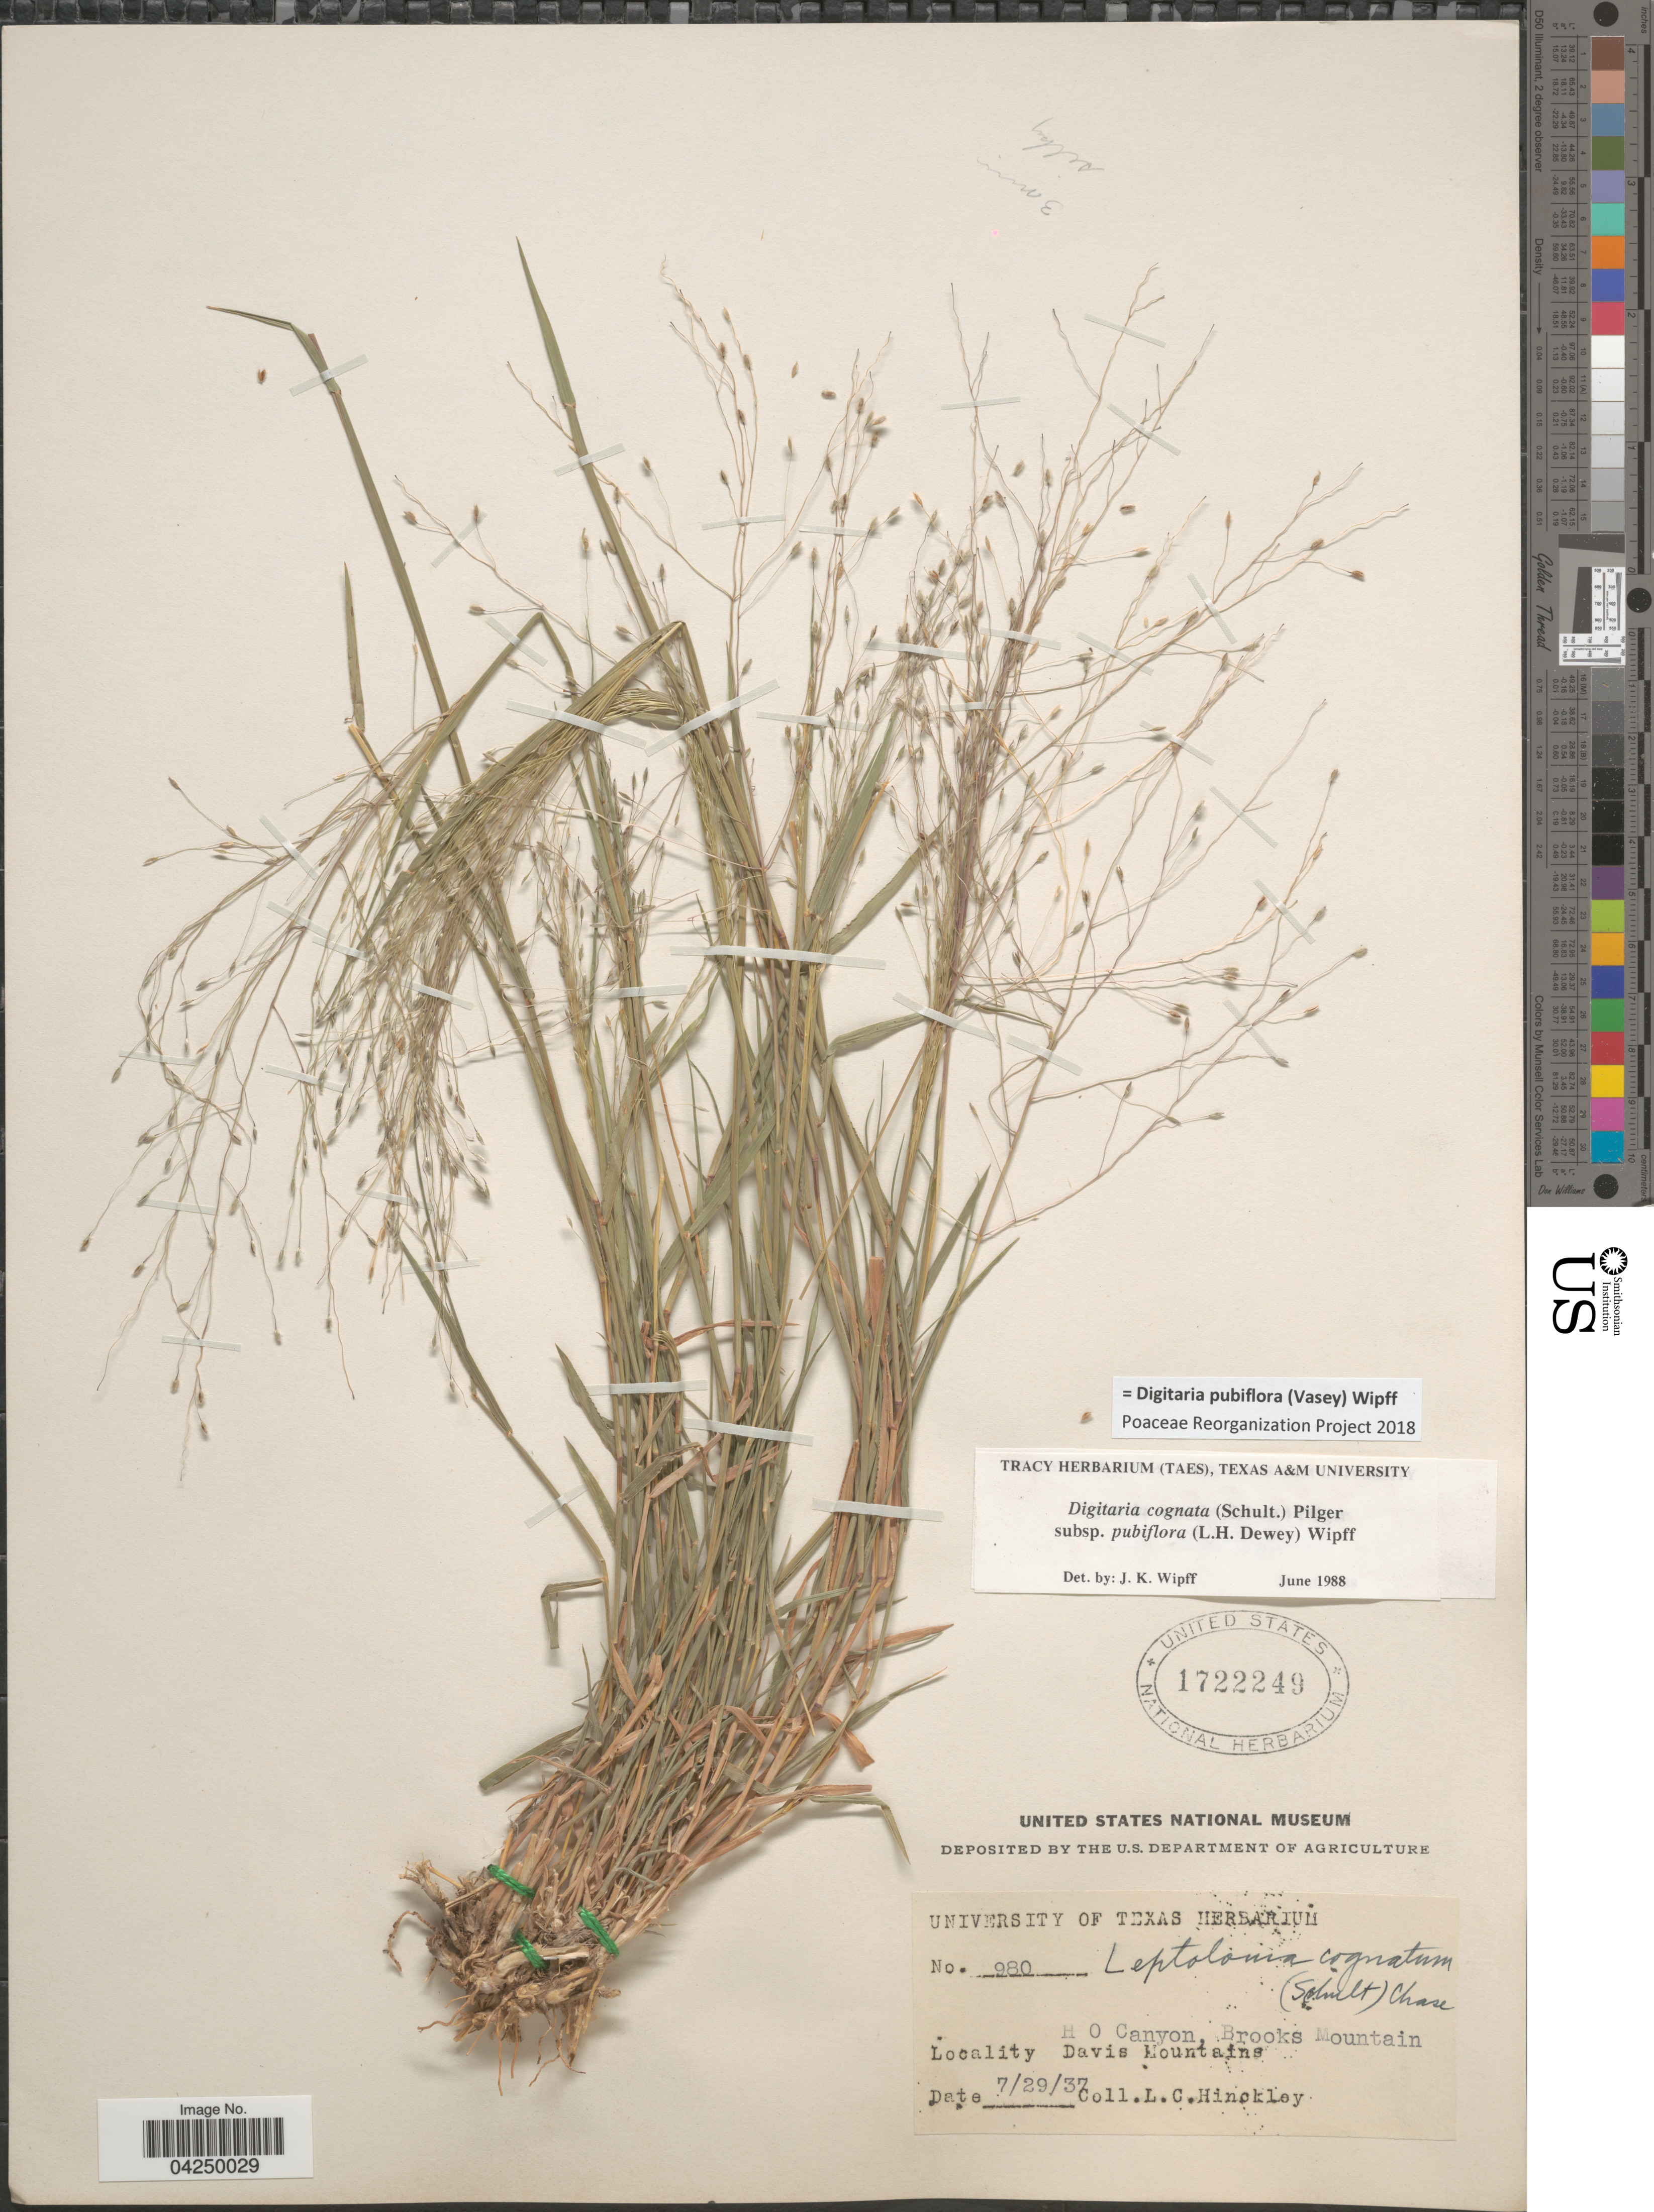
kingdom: Plantae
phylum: Tracheophyta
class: Liliopsida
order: Poales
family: Poaceae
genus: Digitaria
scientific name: Digitaria pubiflora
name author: (Vasey) Wipff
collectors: L. Hinckley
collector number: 980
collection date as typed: Transcribed d/m/y: 29/7/37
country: United States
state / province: Texas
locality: H O Canyon, Brooks Mountain. Davis Mountains.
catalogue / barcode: US 1722249